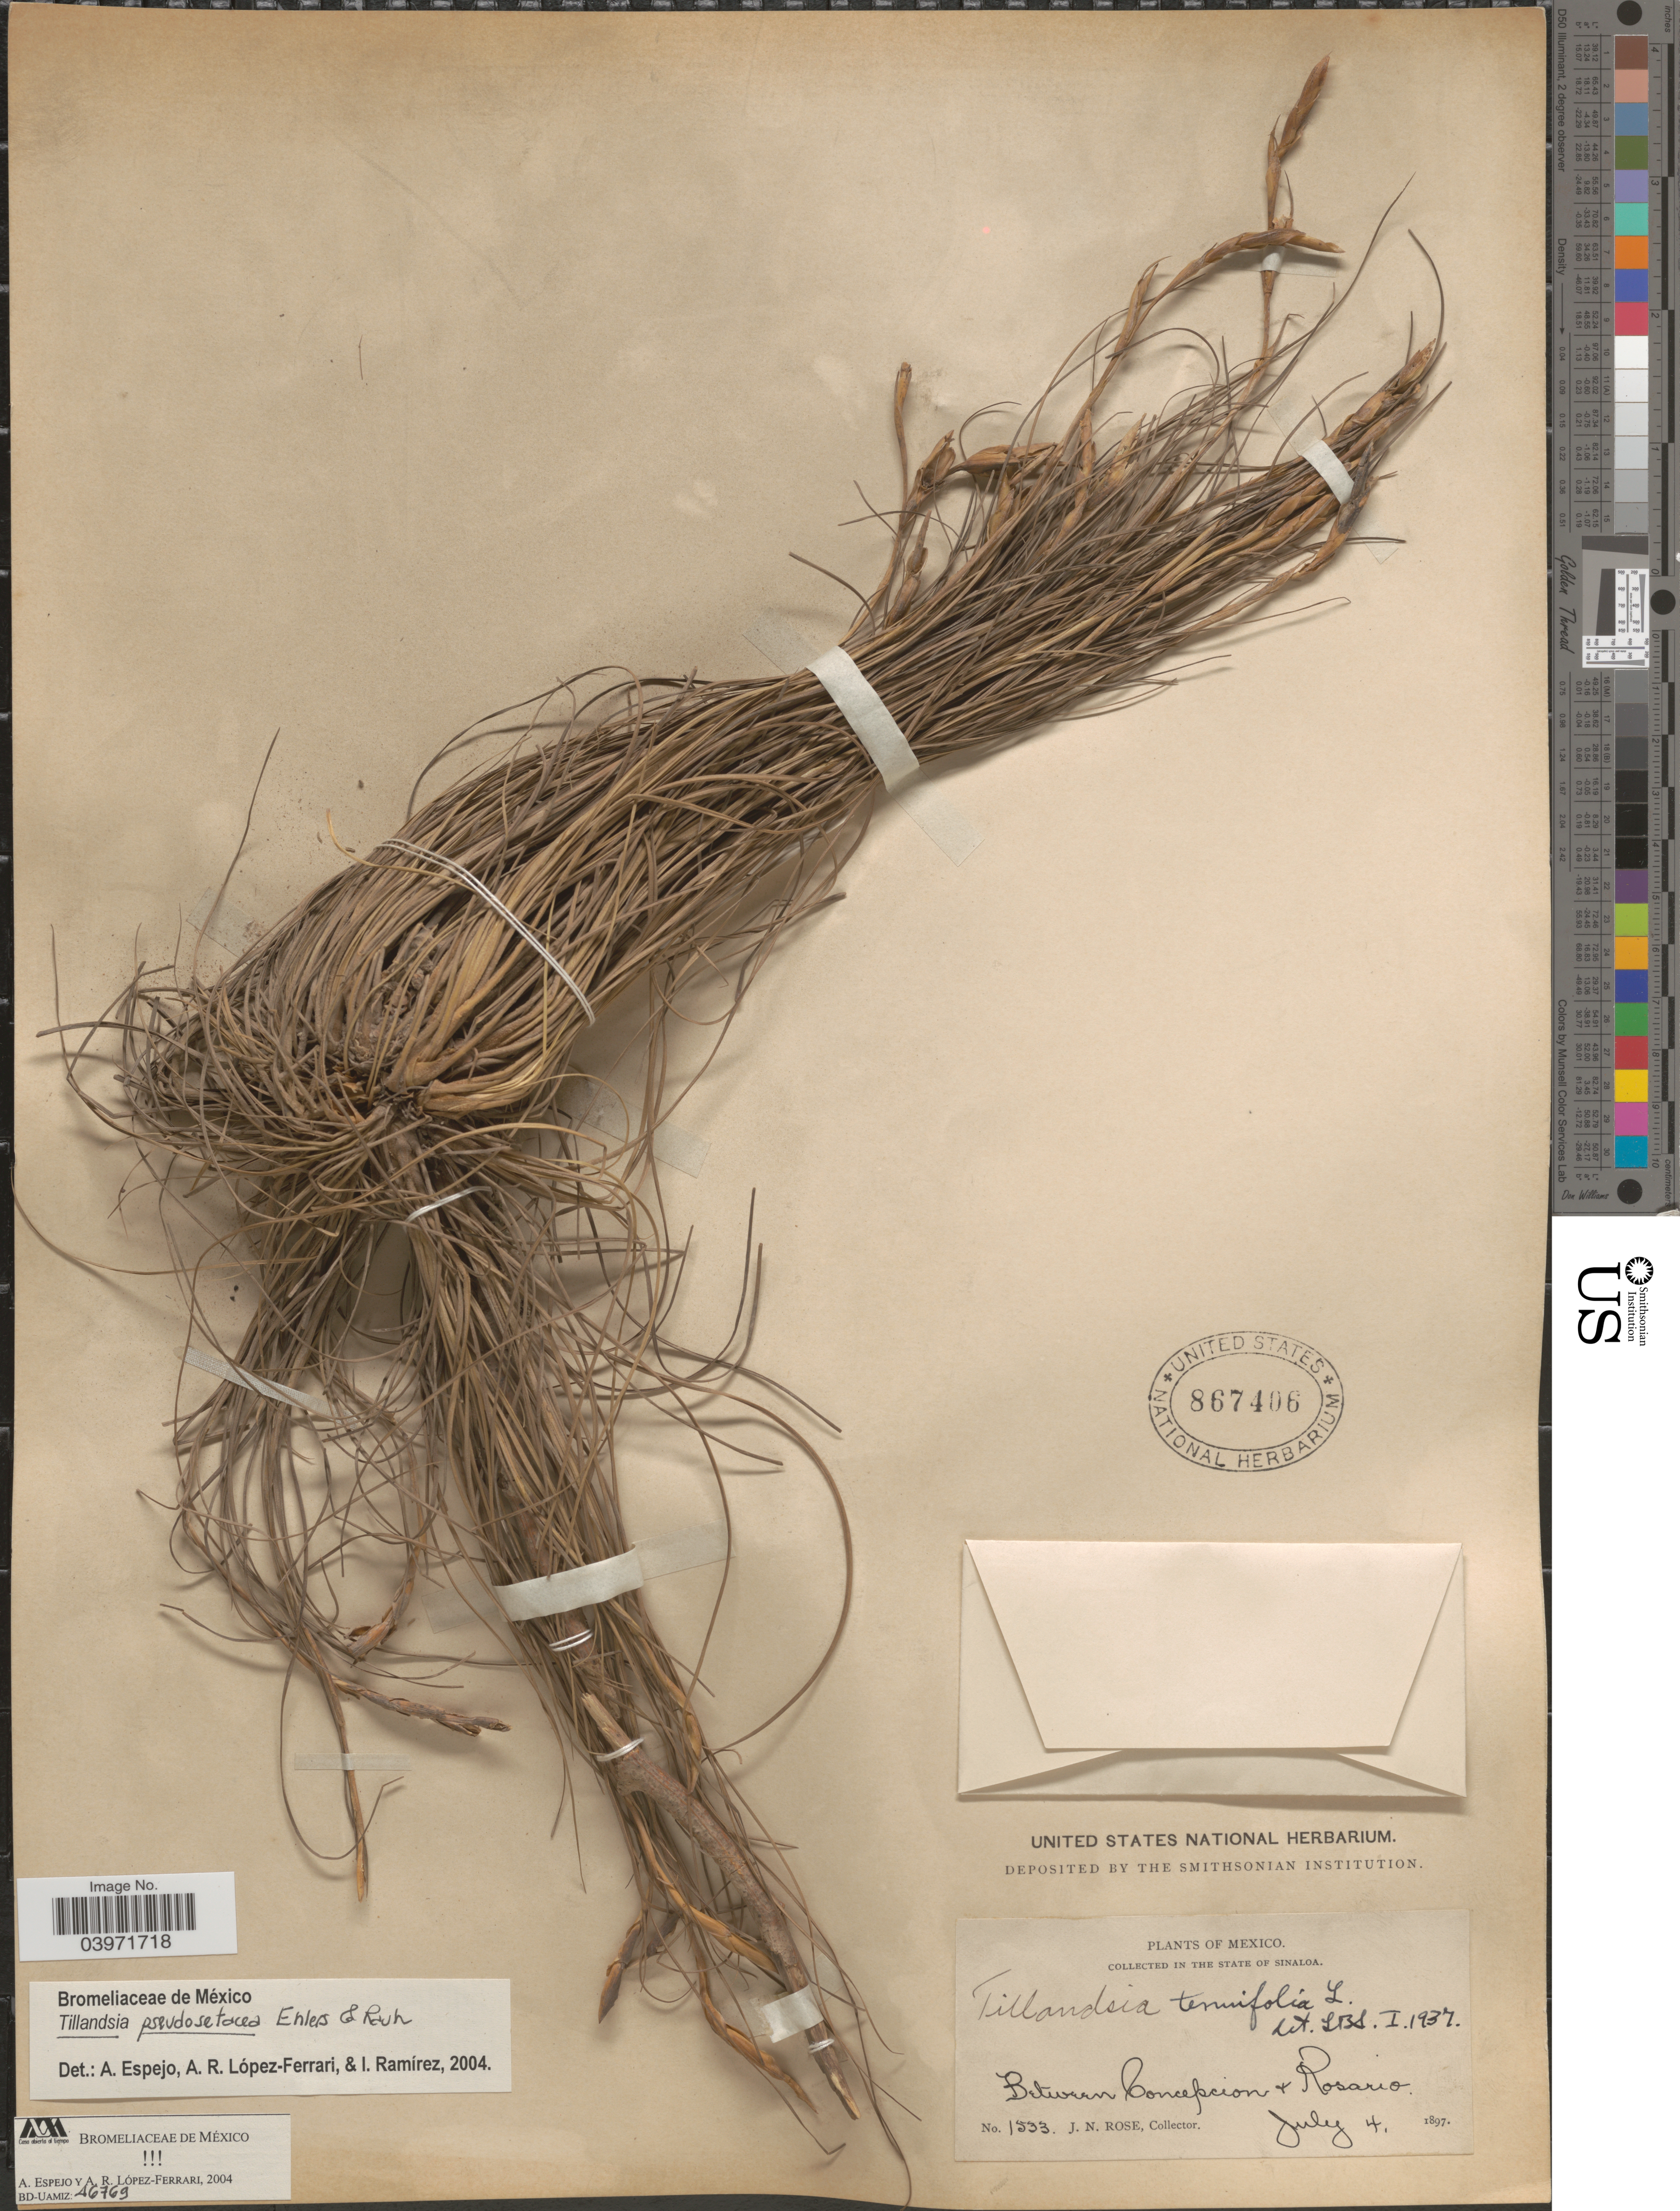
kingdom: Plantae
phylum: Tracheophyta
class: Liliopsida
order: Poales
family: Bromeliaceae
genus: Tillandsia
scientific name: Tillandsia pseudosetacea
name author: Ehlers & Rauh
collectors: J. N. Rose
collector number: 1533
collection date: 1897-07-04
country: Mexico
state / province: Sinaloa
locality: Between Concepcion & Rosario.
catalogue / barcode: US 867406